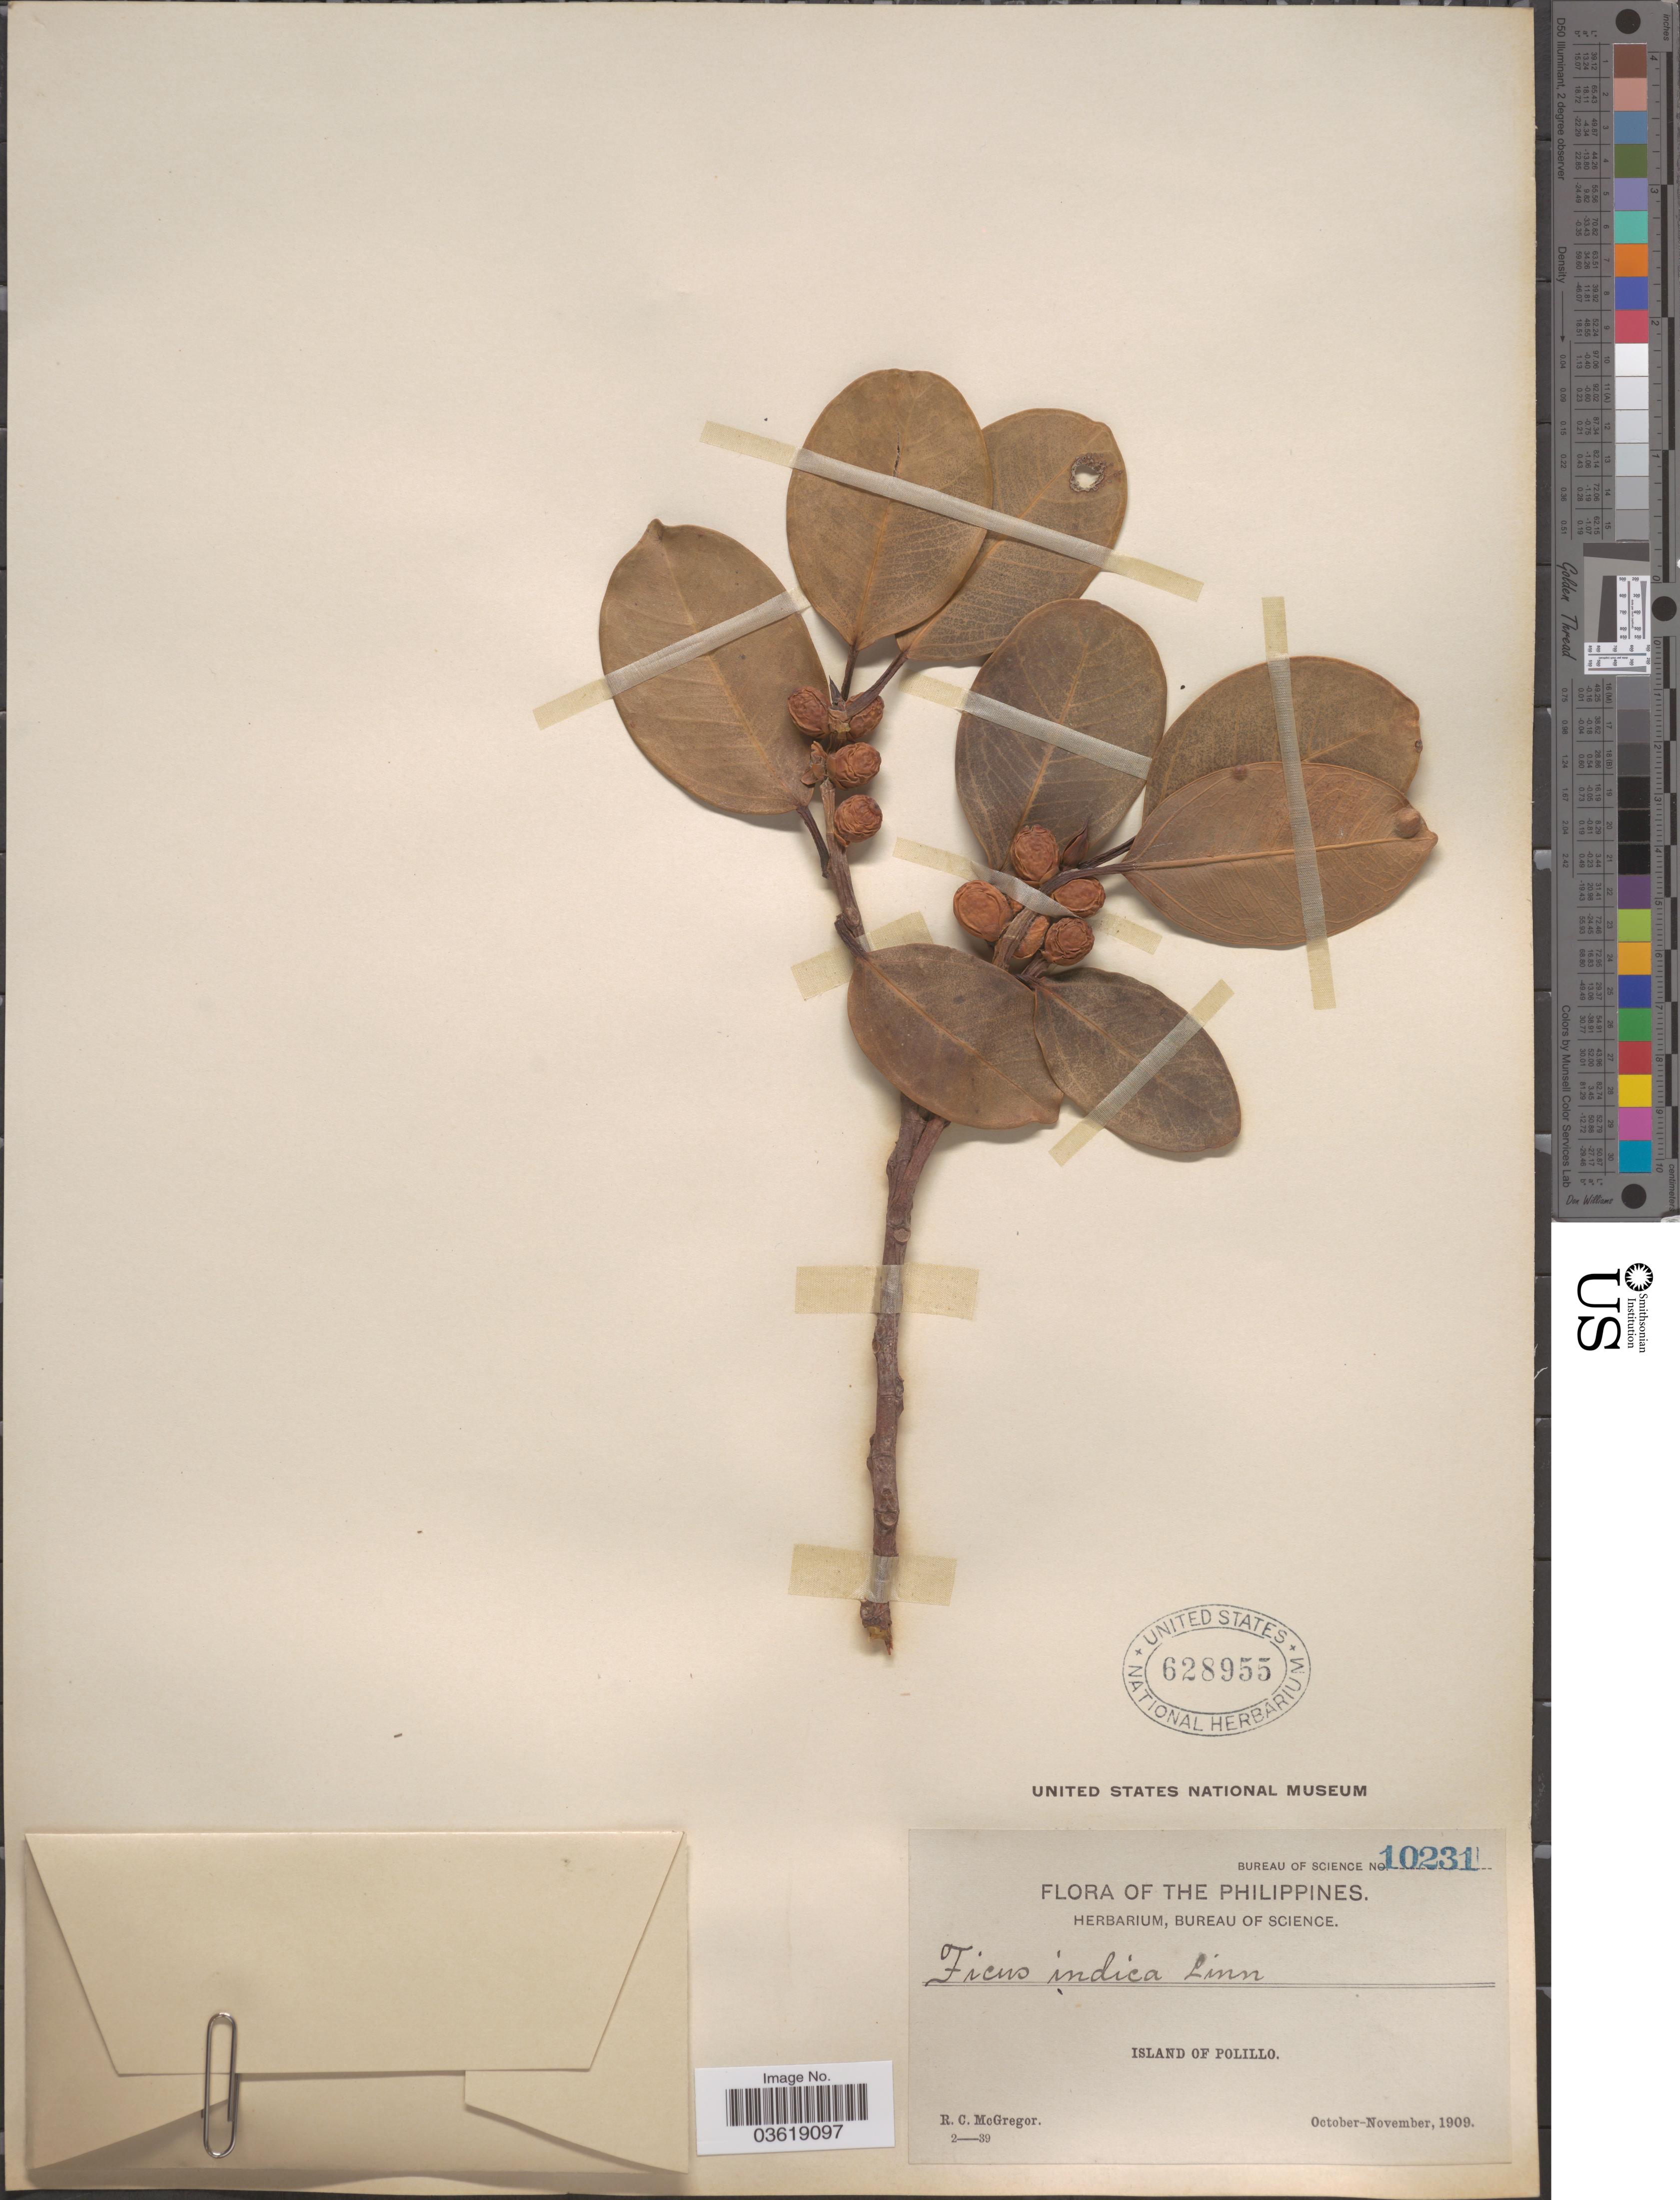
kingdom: Plantae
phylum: Tracheophyta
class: Magnoliopsida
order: Rosales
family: Moraceae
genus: Ficus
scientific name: Ficus indica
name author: L.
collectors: R. C. McGregor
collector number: Bureau of Science 10231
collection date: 1909-10/1909-11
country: Philippines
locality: Island of Polillo.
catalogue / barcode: US 628955